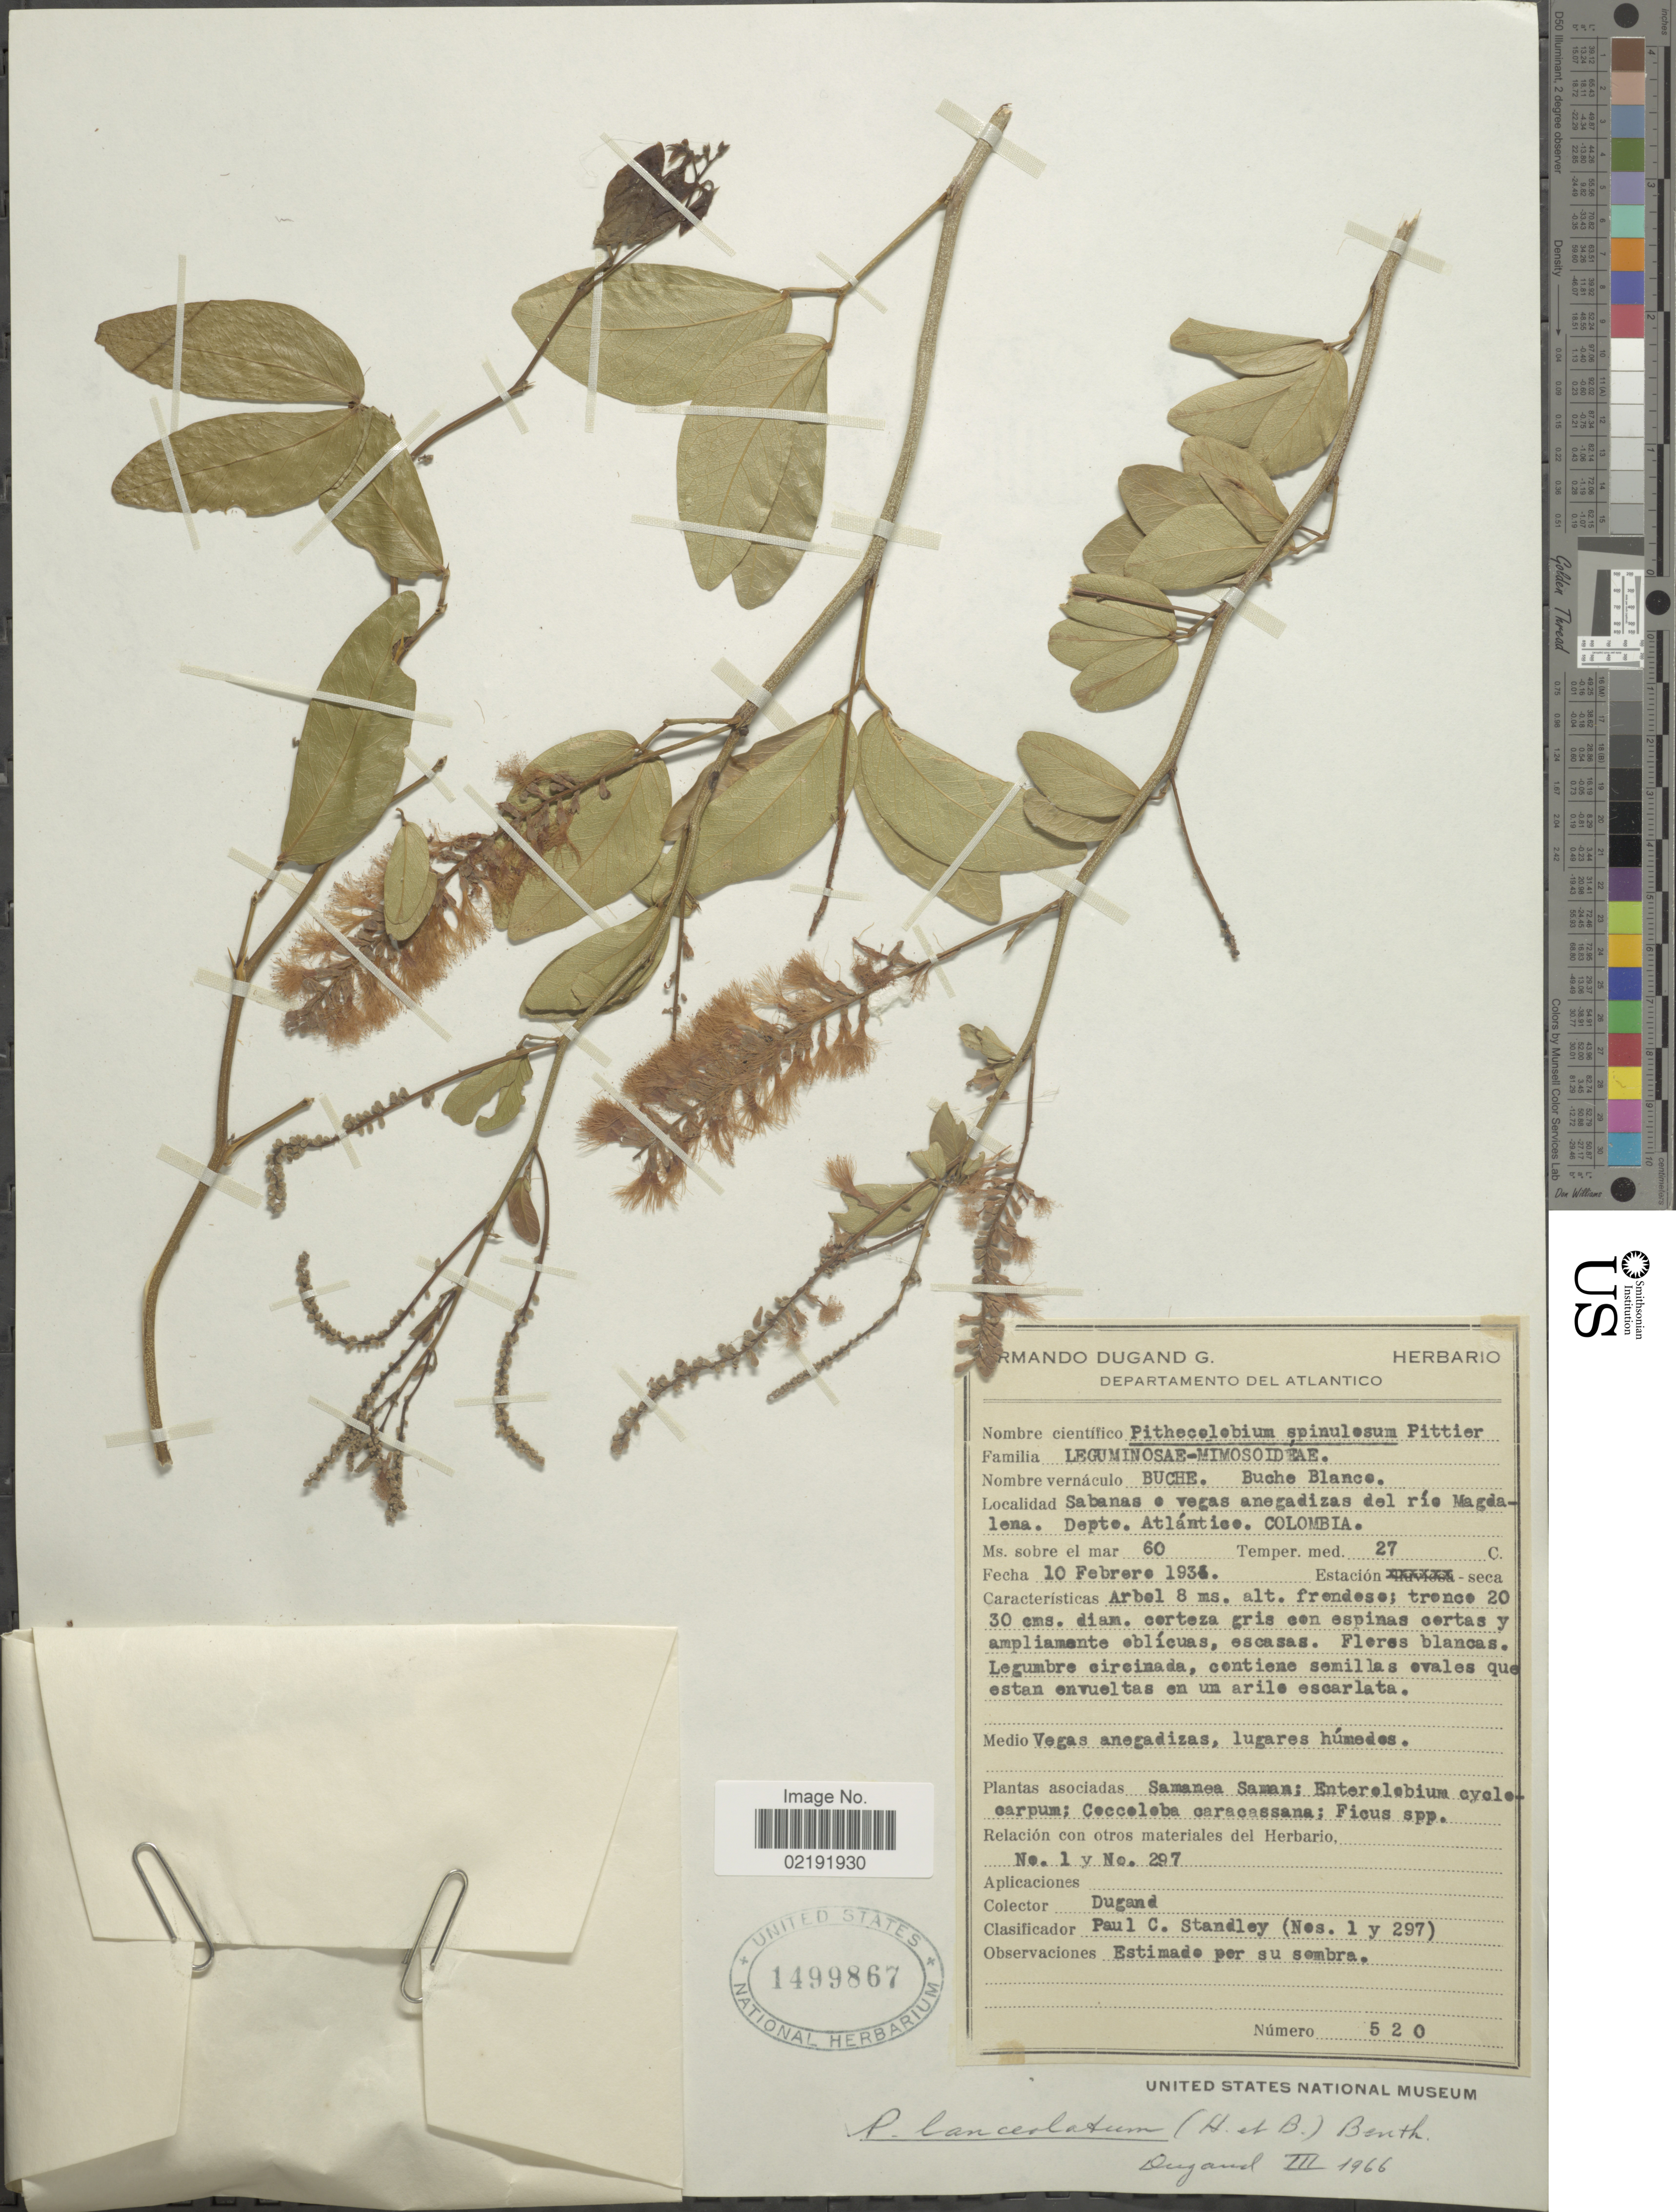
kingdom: Plantae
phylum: Tracheophyta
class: Magnoliopsida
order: Fabales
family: Fabaceae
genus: Pithecellobium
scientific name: Pithecellobium lanceolatum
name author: (Humb. & Bonpl. ex Willd.) Benth.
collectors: Dugand, --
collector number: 520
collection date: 1936-02-10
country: Colombia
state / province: Atlántico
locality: Sabanas e vegas anegadizas del río Magdalena. Depto. Atlántico. Colombia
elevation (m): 60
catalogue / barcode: US 1499867